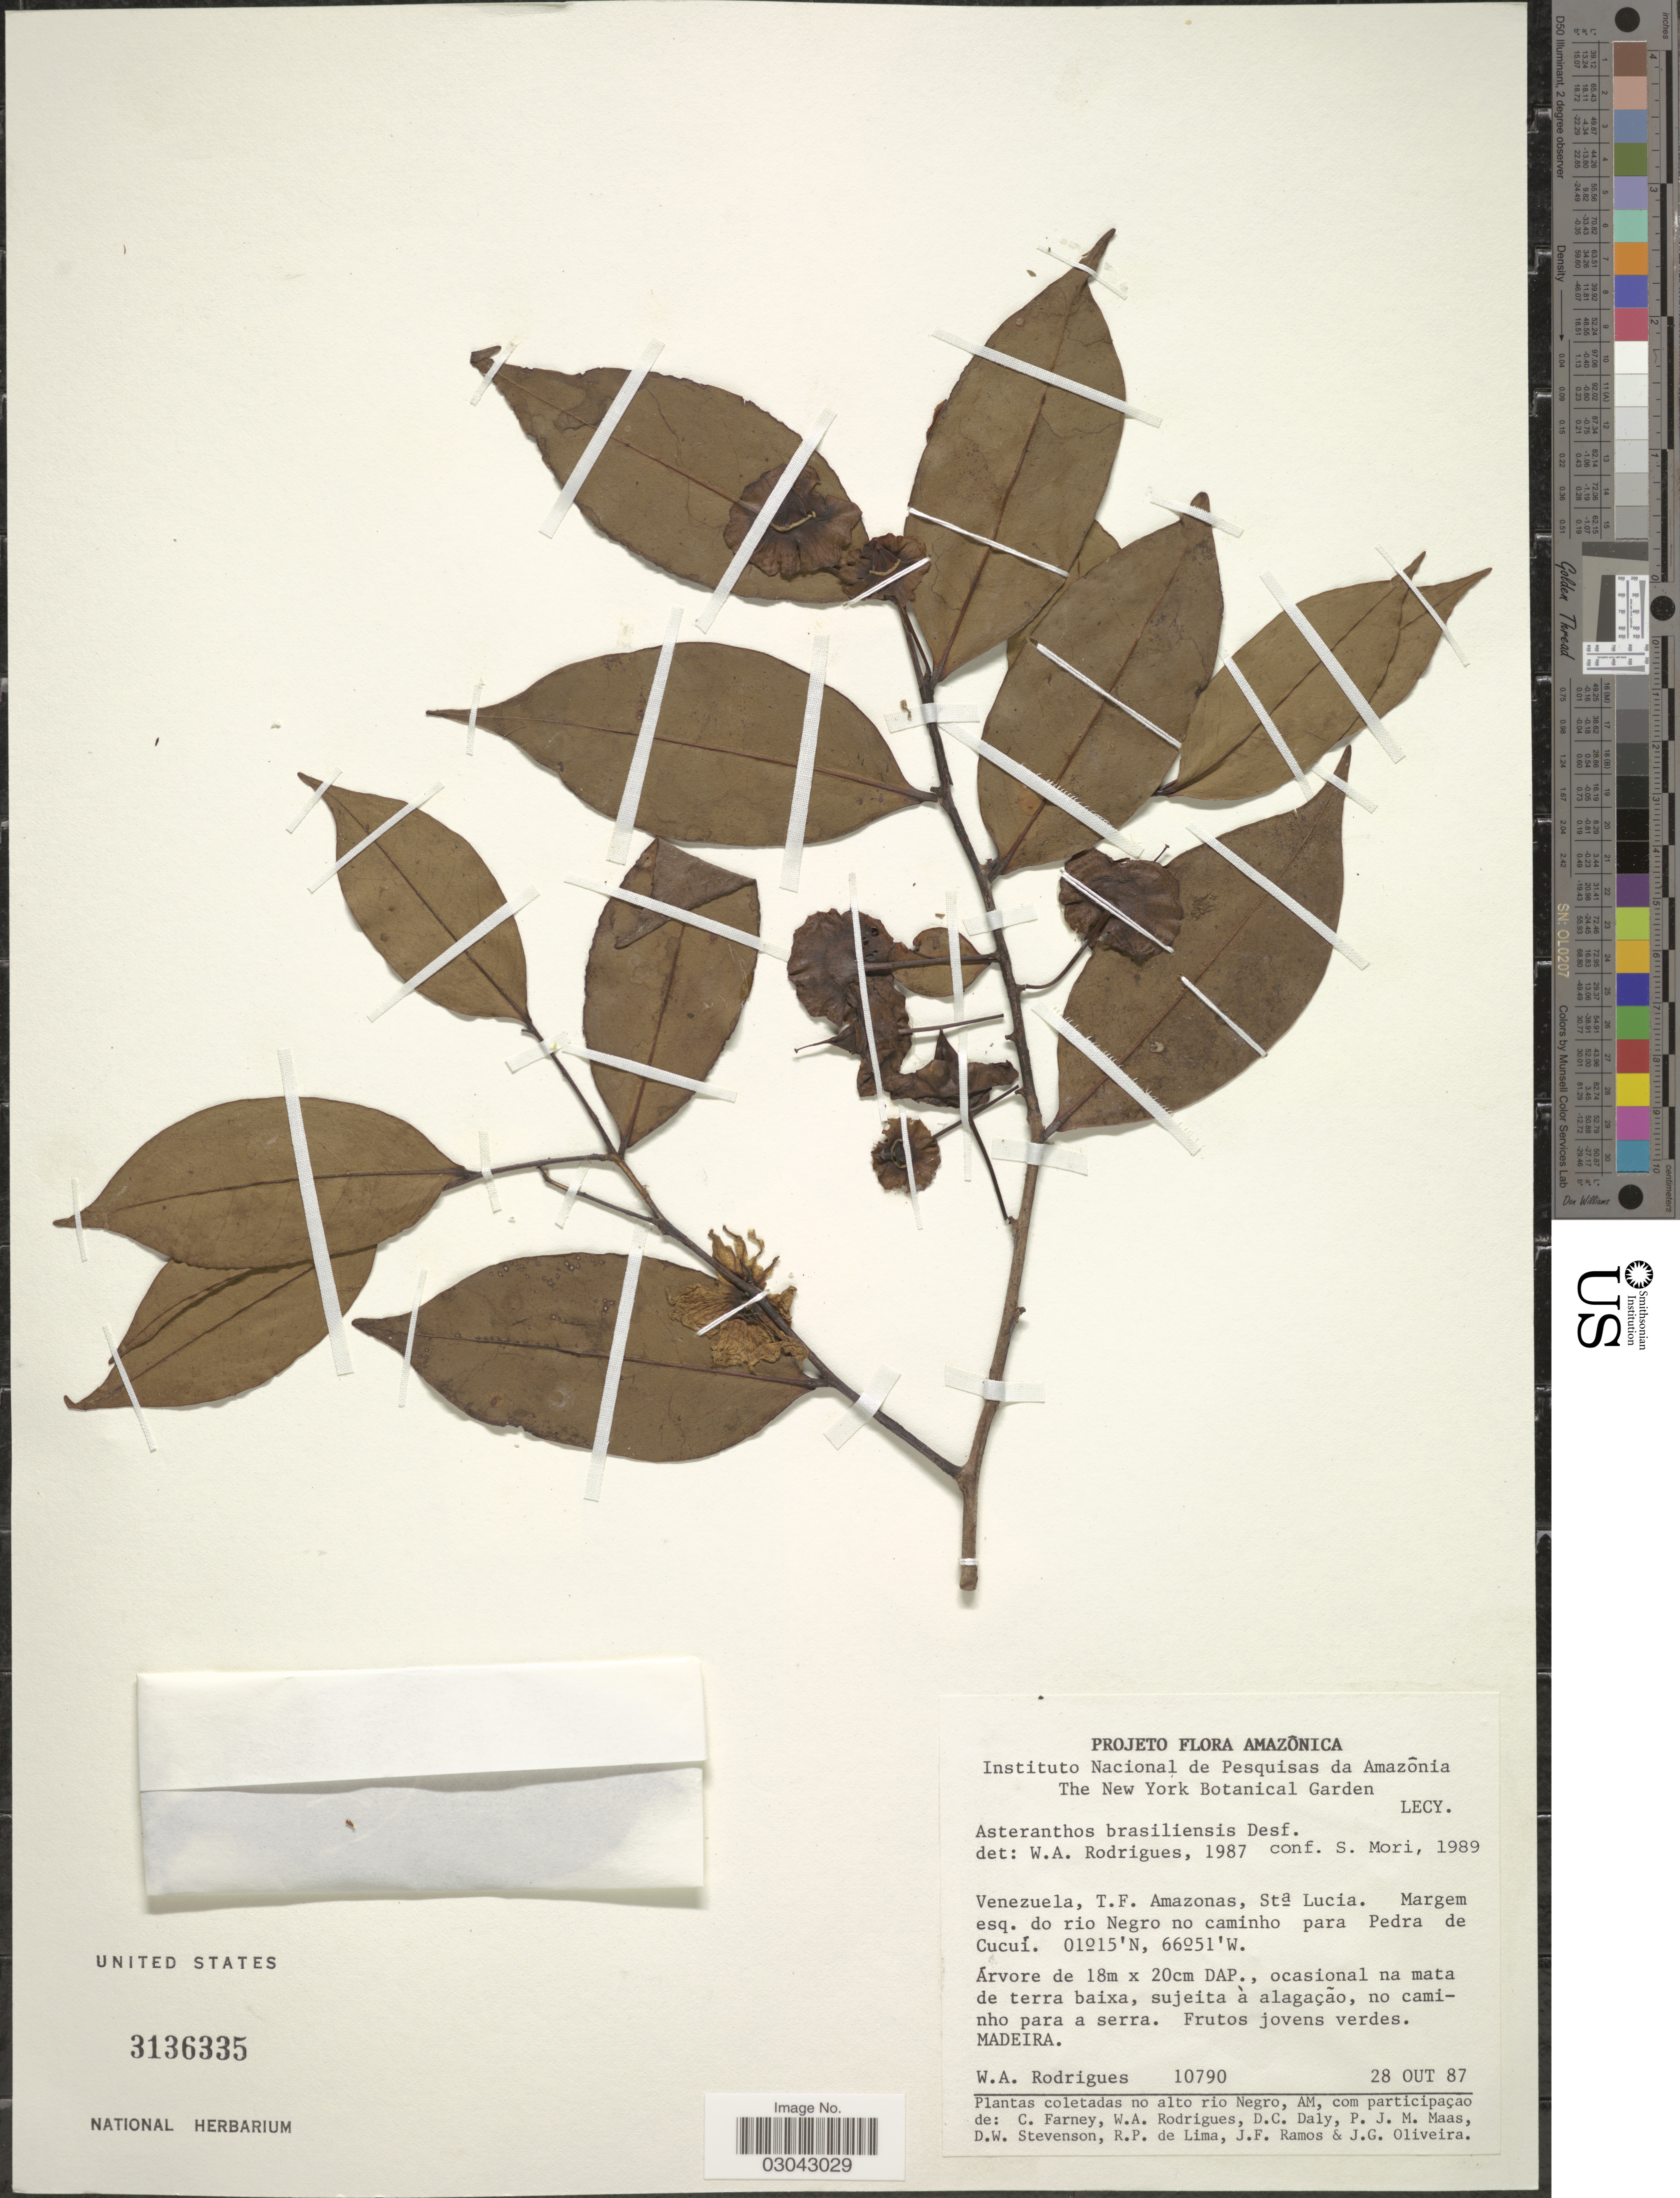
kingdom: Plantae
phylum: Tracheophyta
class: Magnoliopsida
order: Ericales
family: Lecythidaceae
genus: Asteranthos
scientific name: Asteranthos brasiliensis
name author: Desf.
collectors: W. A. Rodrigues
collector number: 10790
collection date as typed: Transcribed d/m/y: 28/8/87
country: Venezuela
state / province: Amazonas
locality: Amazônica, T.F. Amazonas, Sta Lucia. Margem esq. do rio Negro no caminho para Pedra de Cucui.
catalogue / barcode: US 3136335